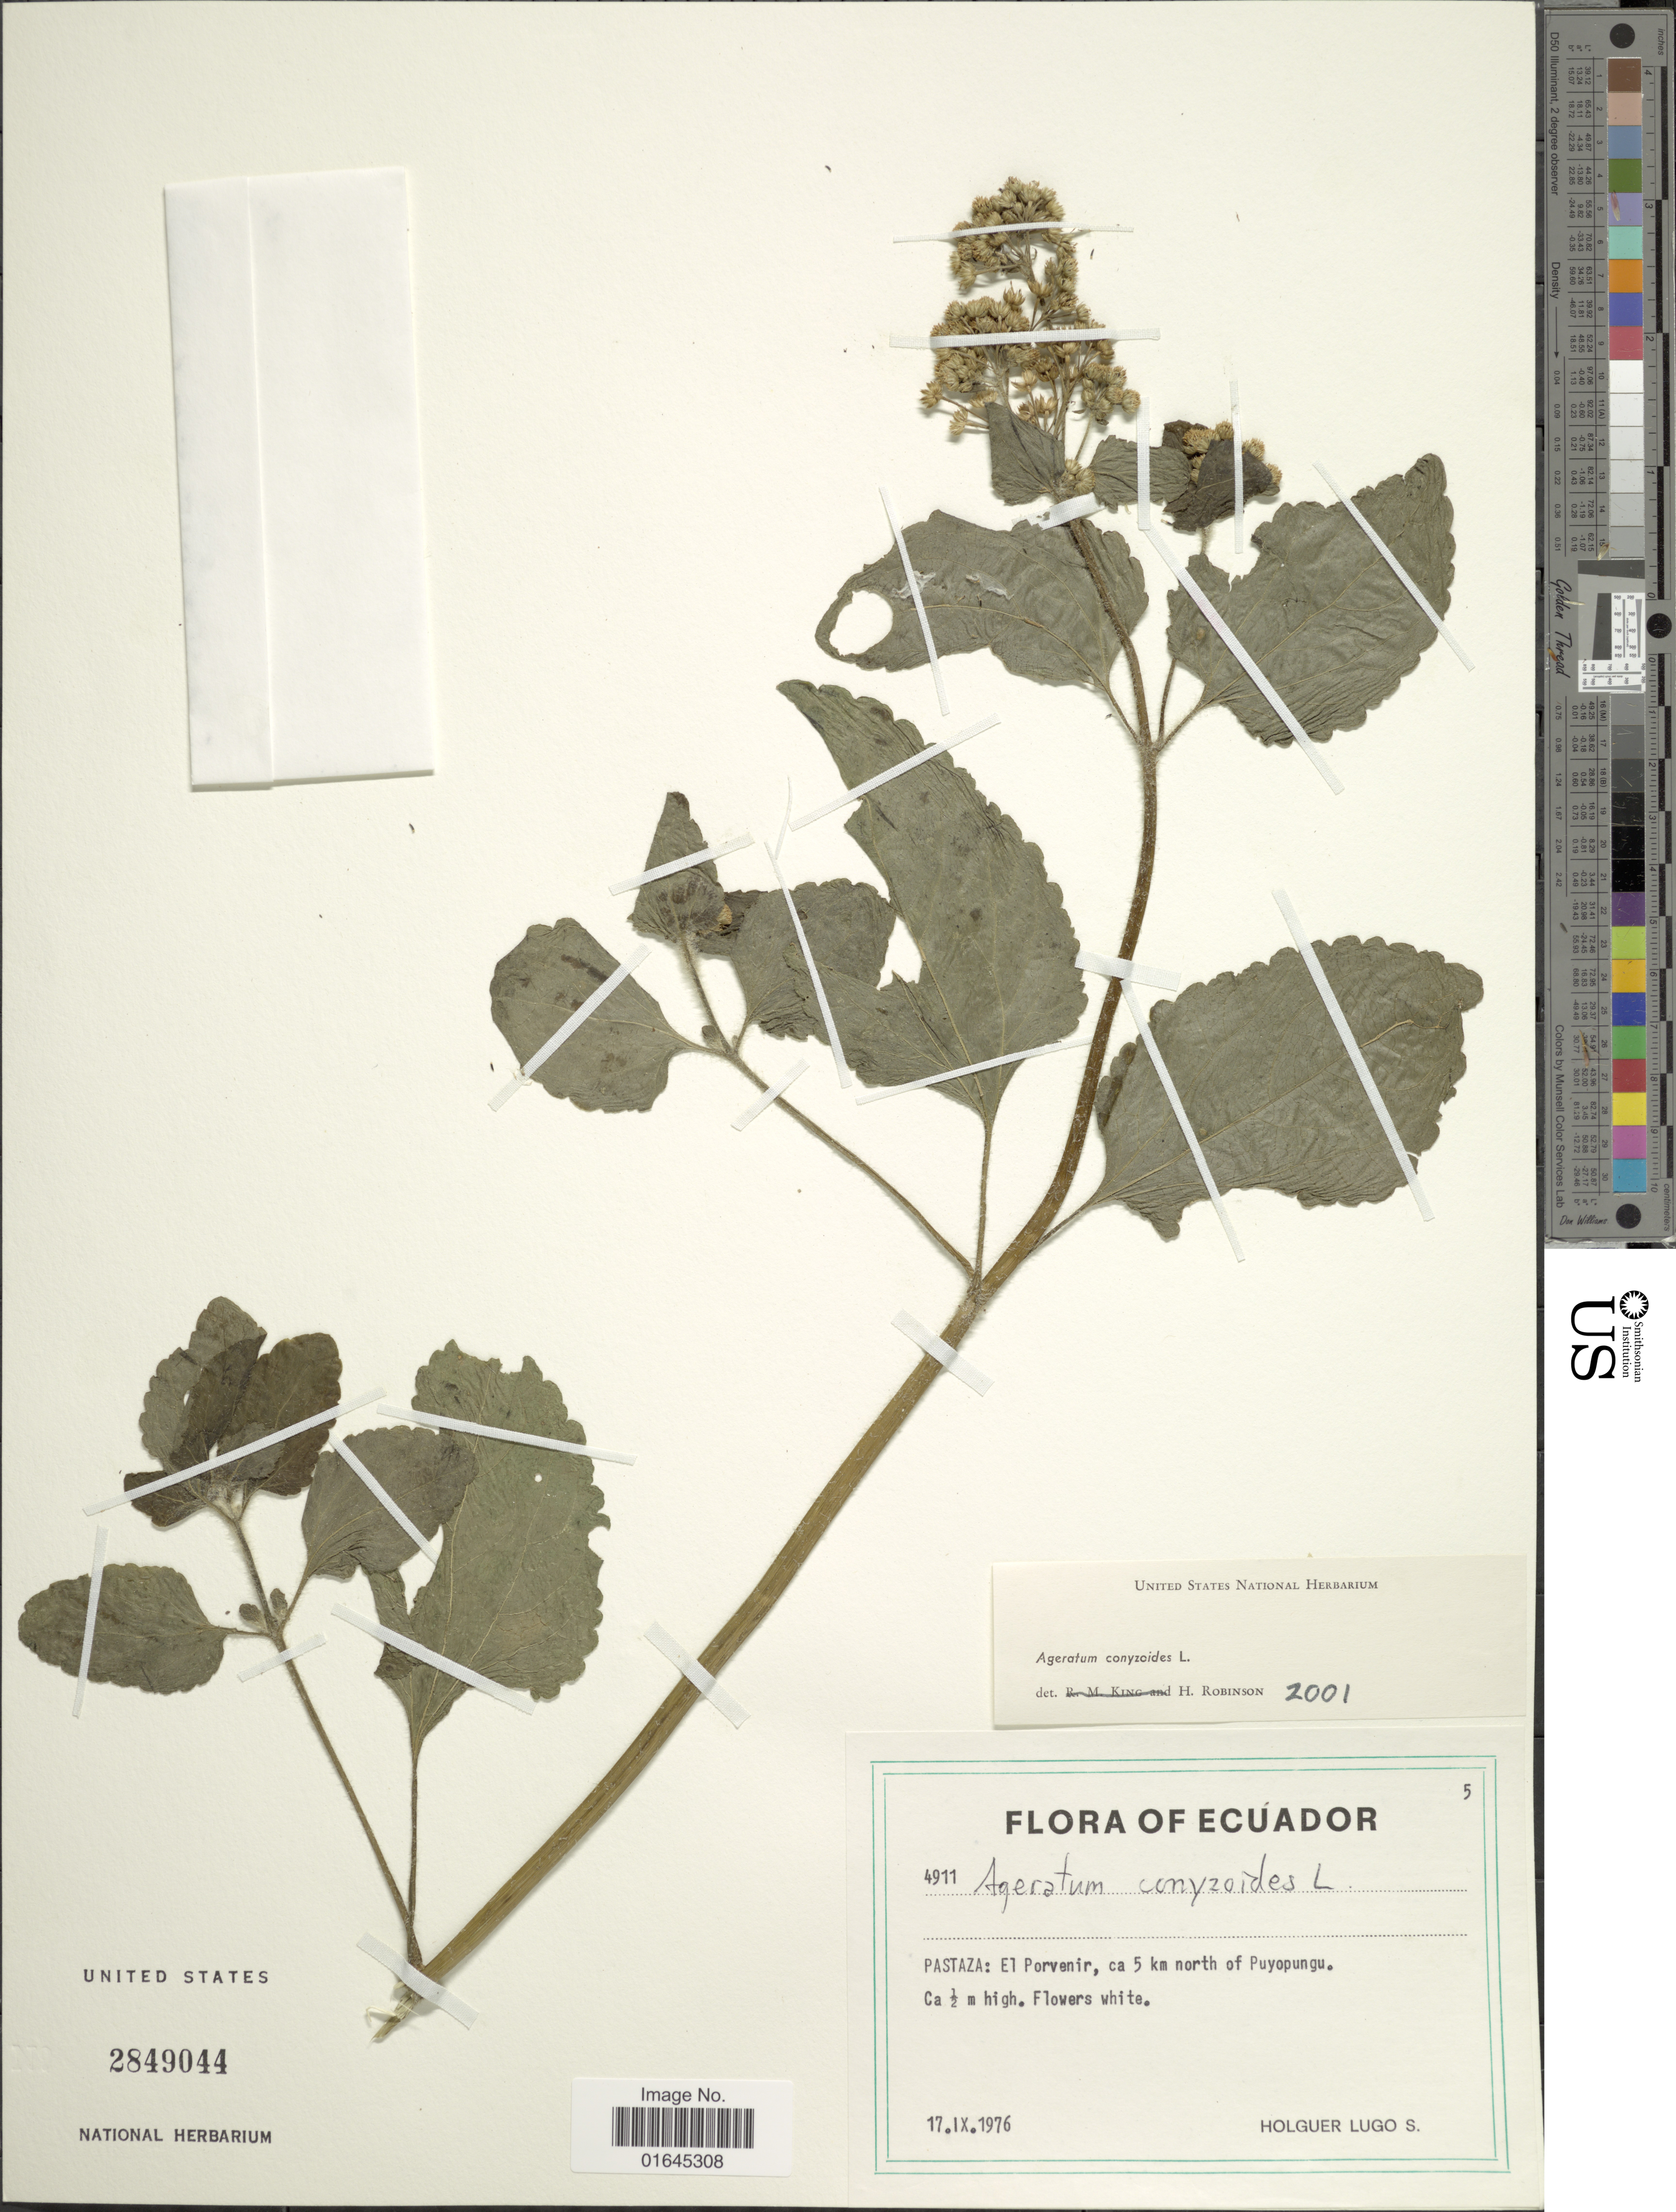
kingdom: Plantae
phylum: Tracheophyta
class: Magnoliopsida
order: Asterales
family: Asteraceae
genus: Ageratum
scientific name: Ageratum conyzoides subsp. conyzoides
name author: L.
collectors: H. Lugo S.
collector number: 4911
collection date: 1976-09-17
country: Ecuador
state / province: Pastaza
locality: El Porvenir, ca 5 km north of Puyopungu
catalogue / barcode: US 2849044